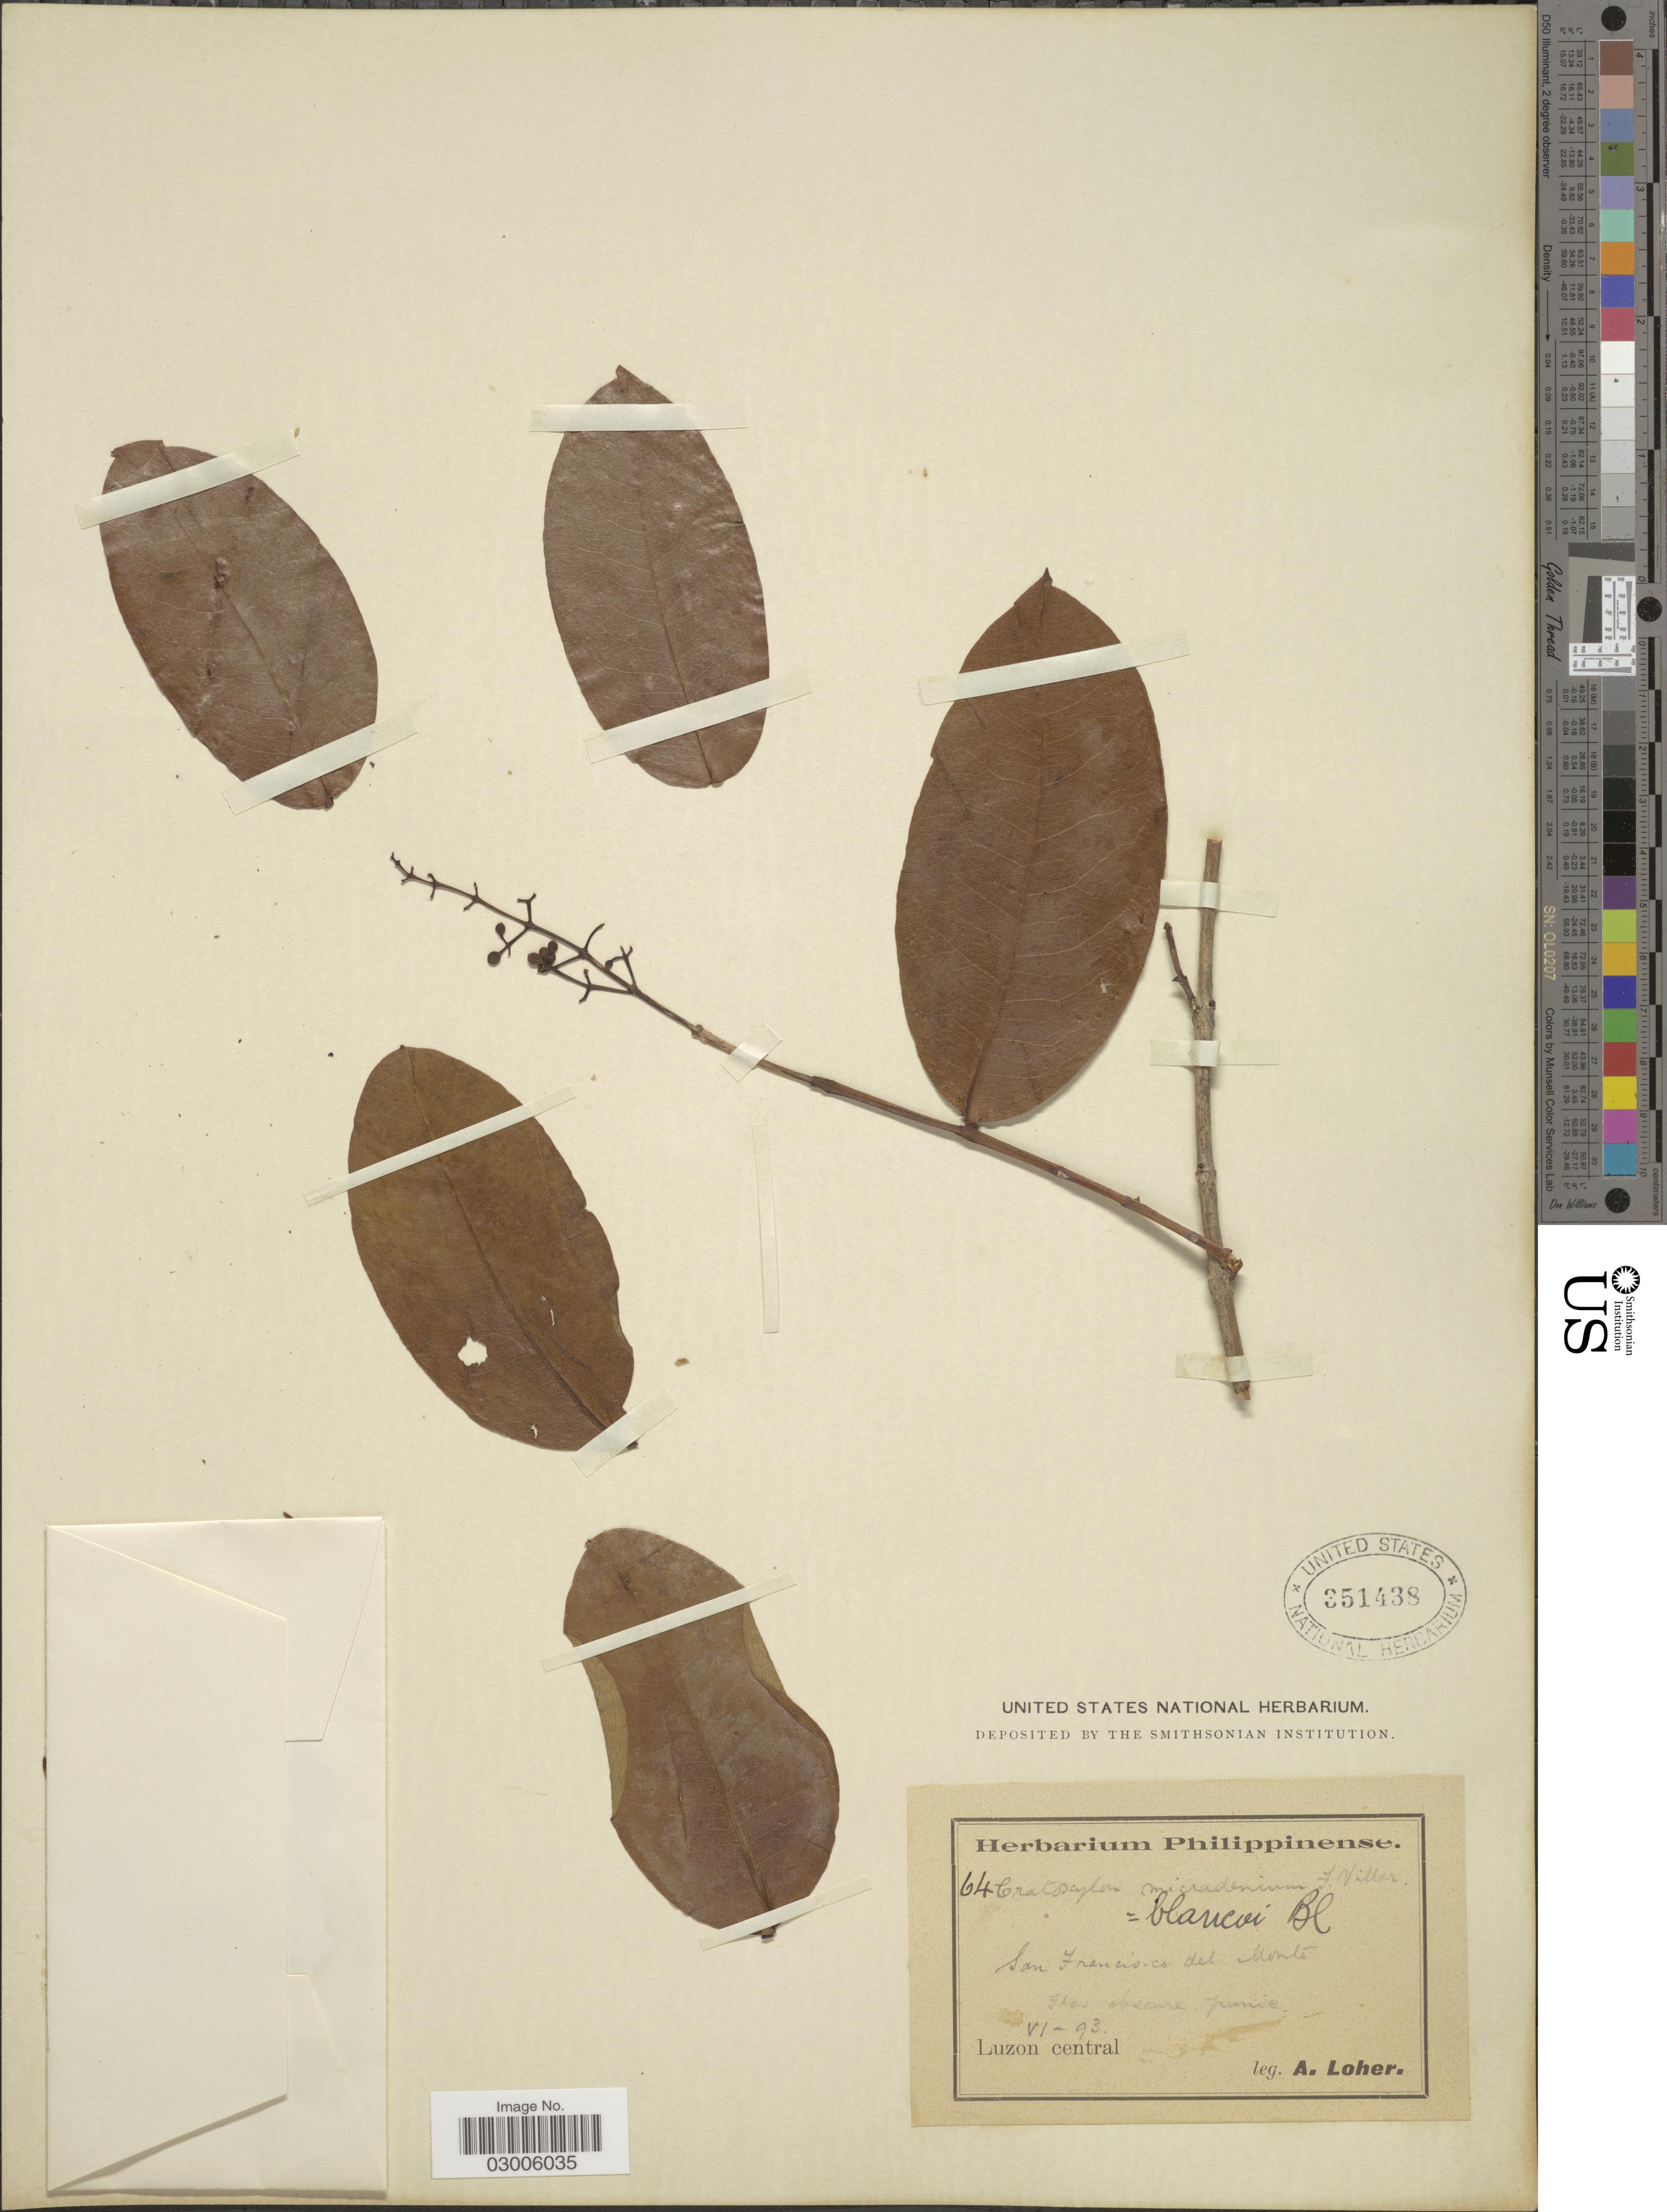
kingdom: Plantae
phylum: Tracheophyta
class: Magnoliopsida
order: Malpighiales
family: Hypericaceae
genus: Cratoxylum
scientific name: Cratoxylum blancoi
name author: Blume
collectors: A. Loher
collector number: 64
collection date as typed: Transcribed d/m/y: /6/93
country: Philippines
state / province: Central Luzon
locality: San Francisco del Monte. Luzon central.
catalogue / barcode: US 351438